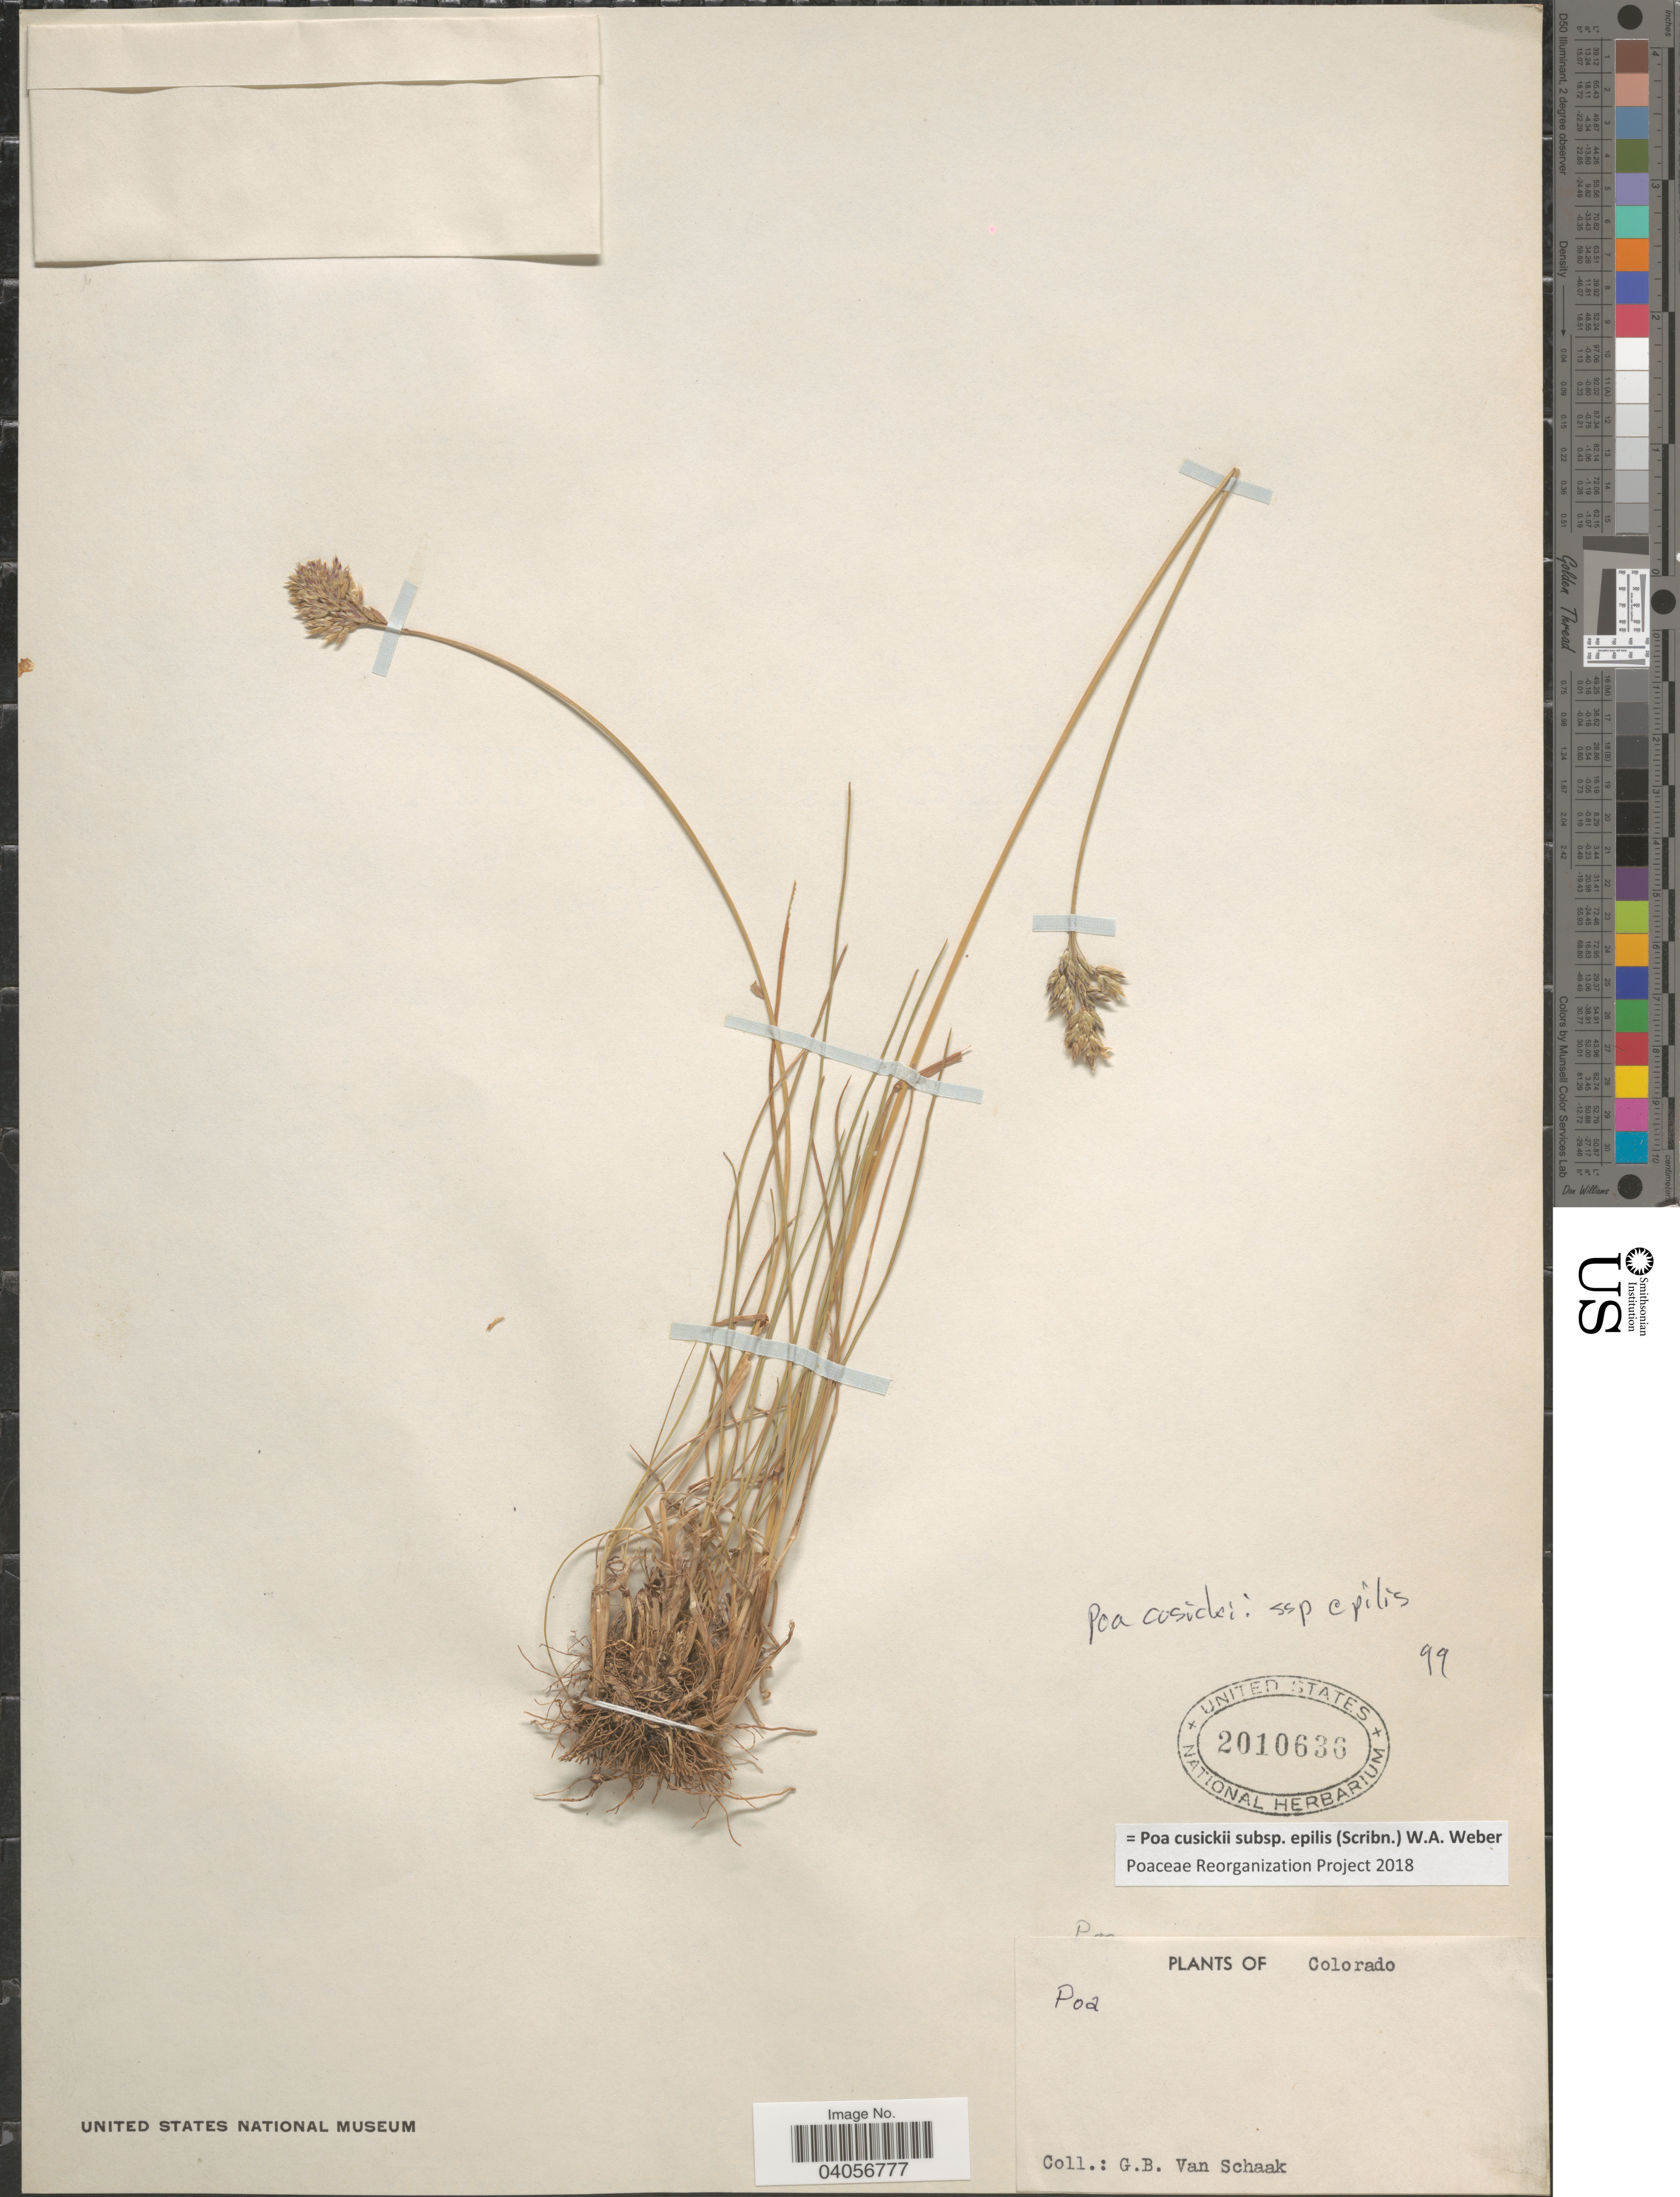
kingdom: Plantae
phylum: Tracheophyta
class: Liliopsida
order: Poales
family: Poaceae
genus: Poa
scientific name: Poa cusickii subsp. epilis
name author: (Scribn.) W.A. Weber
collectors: G. Van Schaack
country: United States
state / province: Colorado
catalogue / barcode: US 2010636